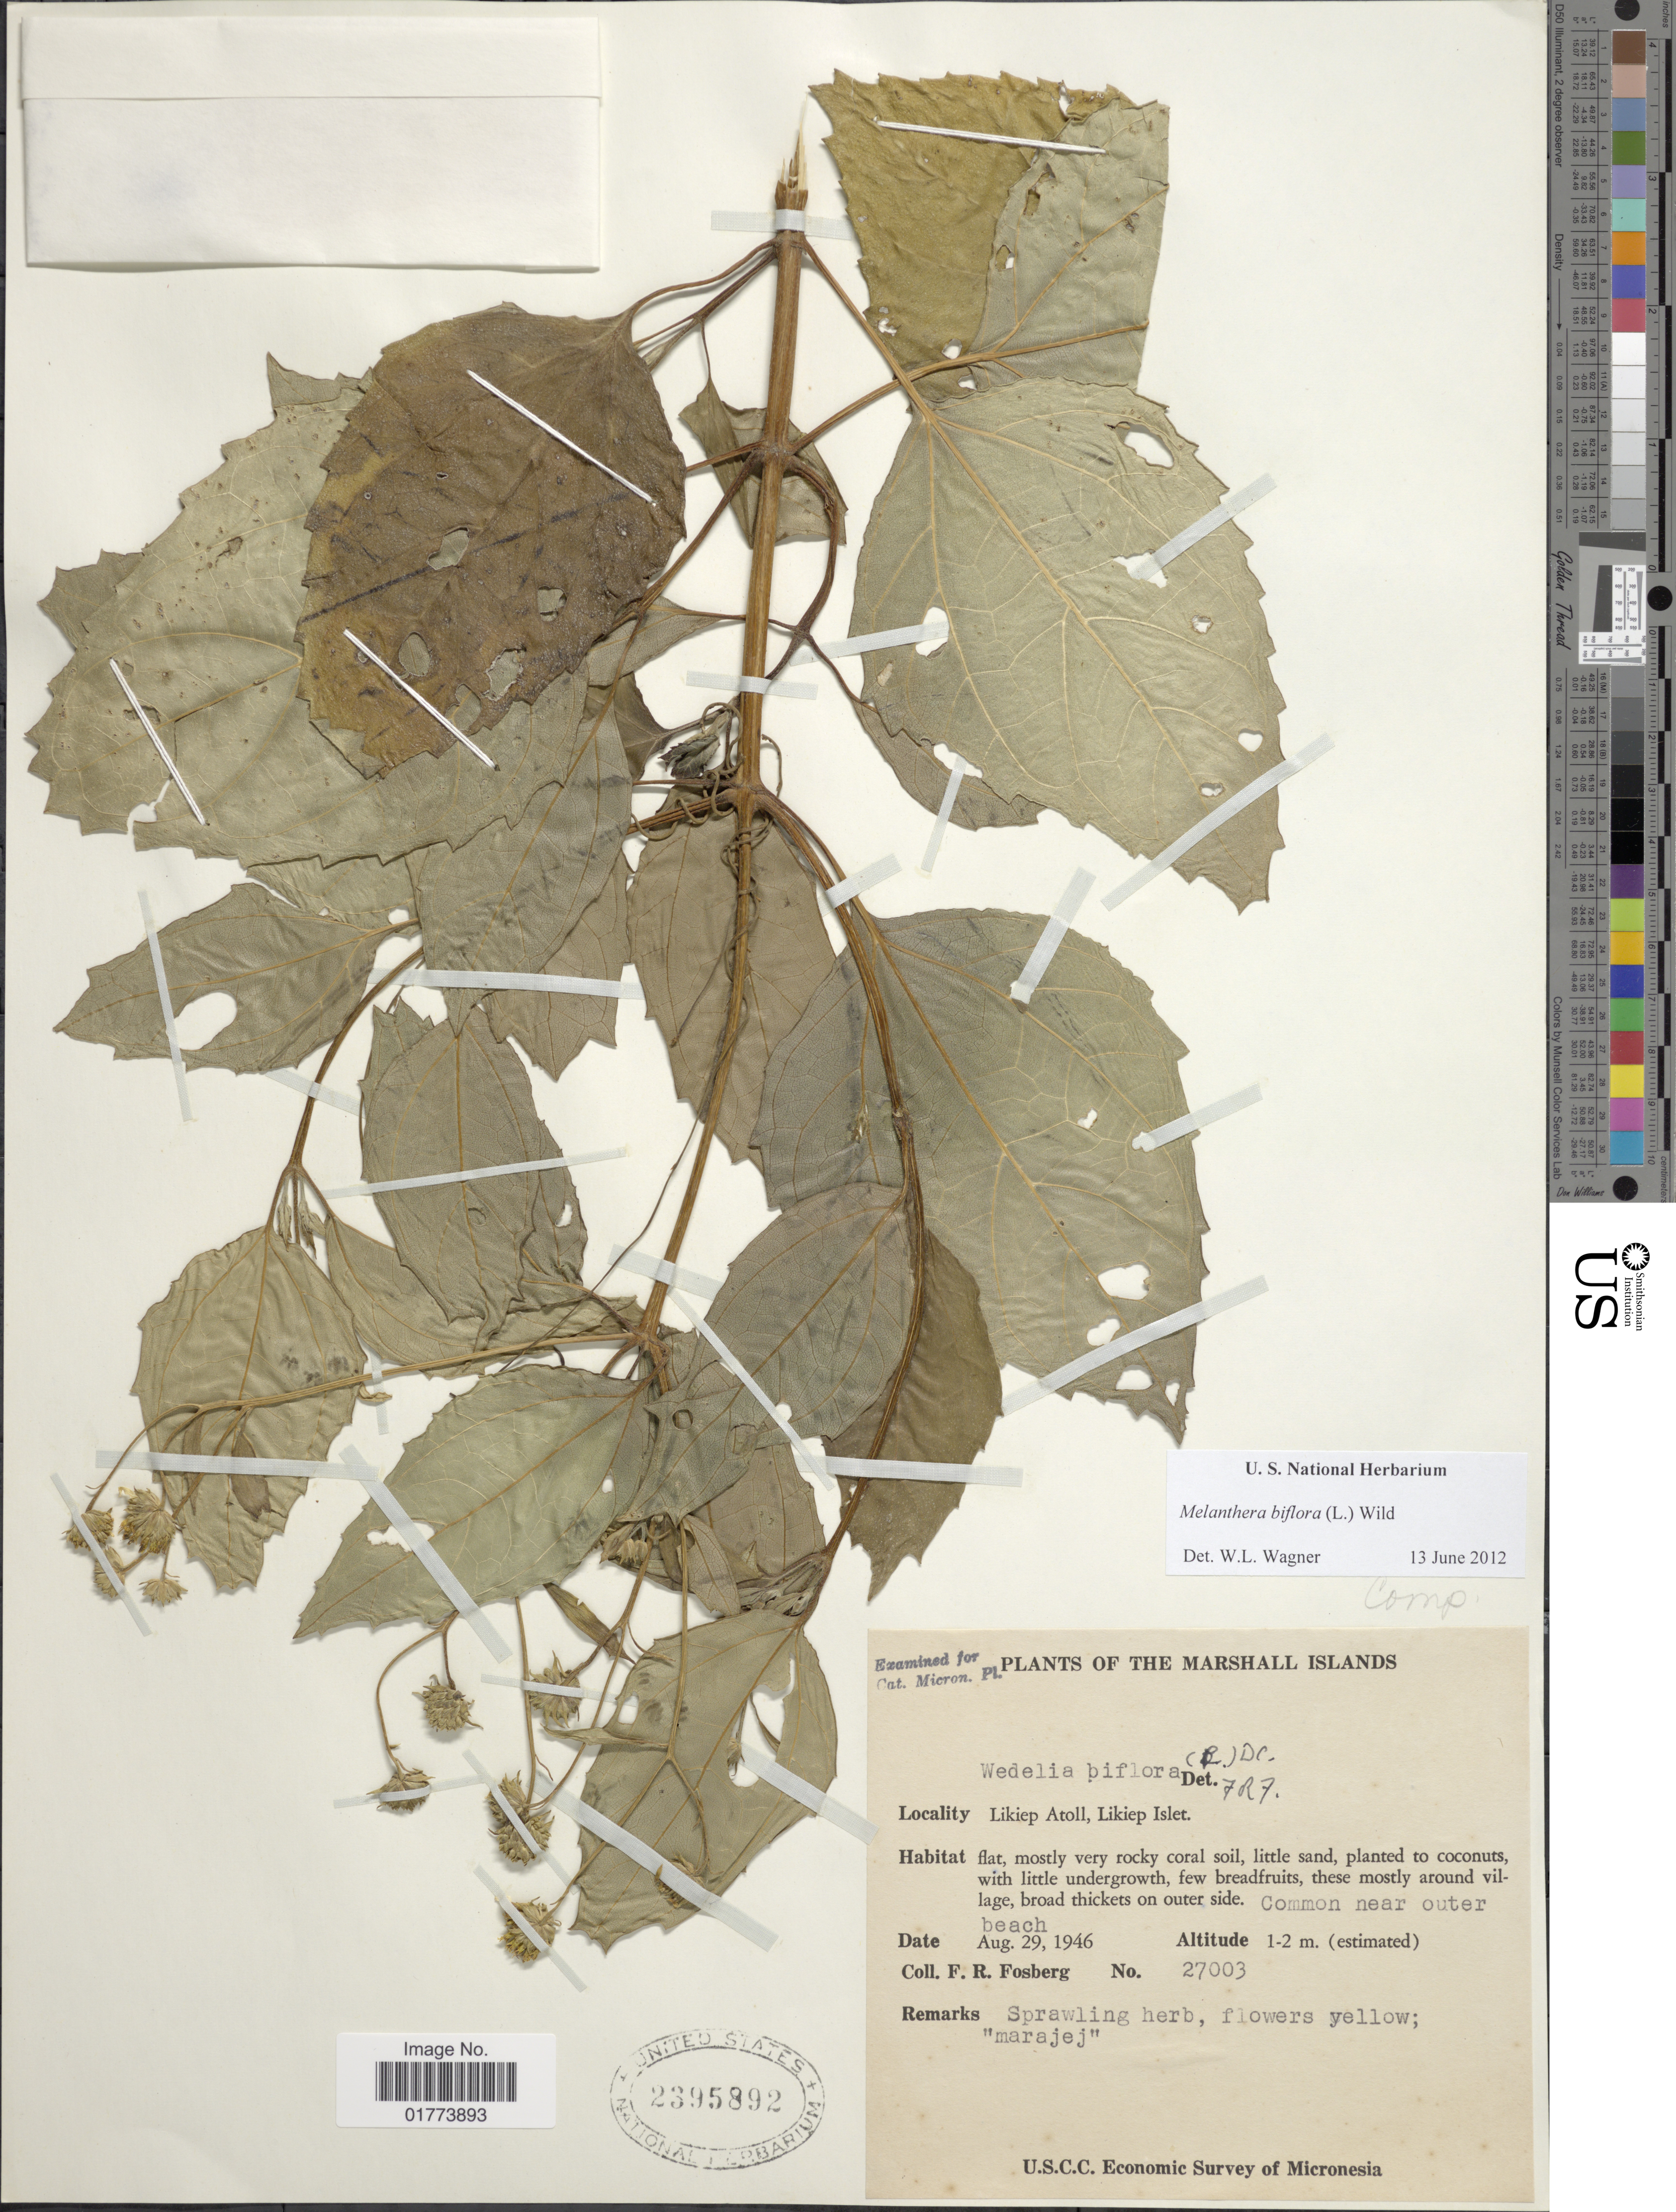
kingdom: Plantae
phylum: Tracheophyta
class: Magnoliopsida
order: Asterales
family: Asteraceae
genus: Wollastonia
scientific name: Wollastonia biflora var. biflora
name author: (L.) DC.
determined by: Wagner, W. L., (BOT), Smithsonian Institution - National Museum of Natural History (UNITED STATES)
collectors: F. R. Fosberg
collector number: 27003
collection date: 1946-08-29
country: Marshall Islands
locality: Likiep Atoll, Likiep Islet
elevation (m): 1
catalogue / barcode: US 2395892